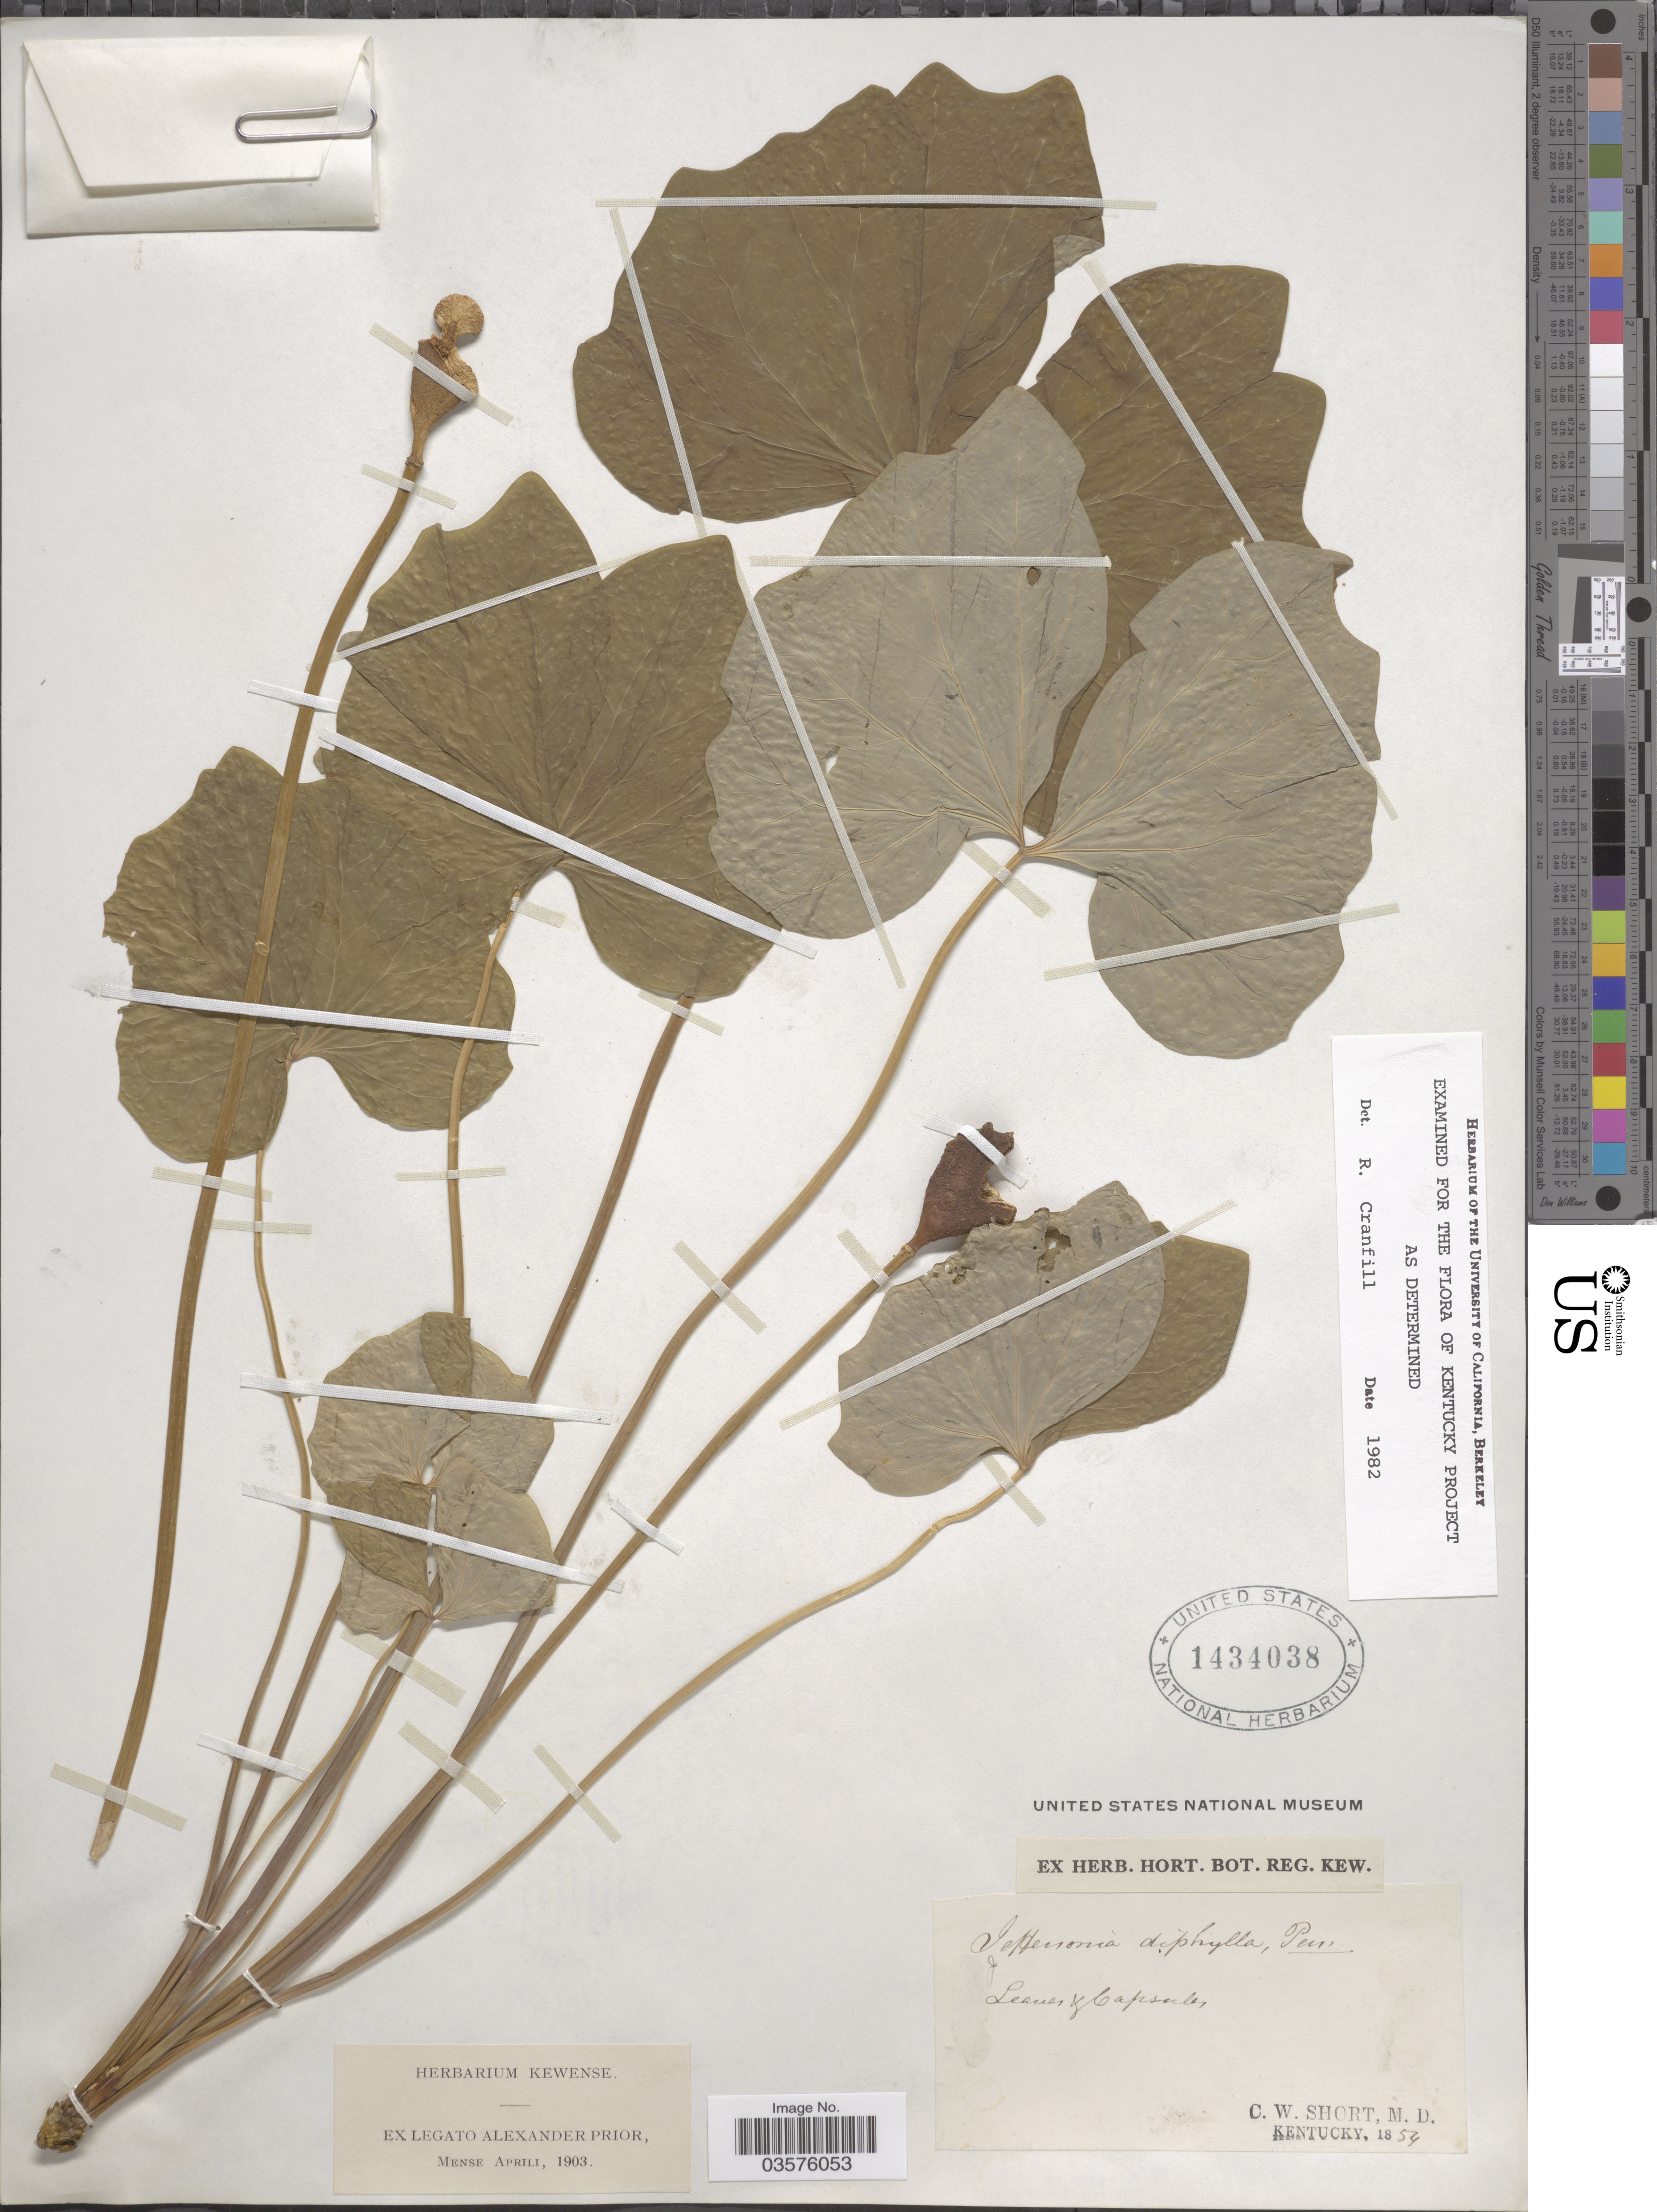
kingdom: Plantae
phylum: Tracheophyta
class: Magnoliopsida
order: Ranunculales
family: Berberidaceae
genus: Jeffersonia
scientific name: Jeffersonia diphylla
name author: (L.) Pers.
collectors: C. W. Short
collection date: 1854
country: United States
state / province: Kentucky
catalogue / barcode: US 1434038